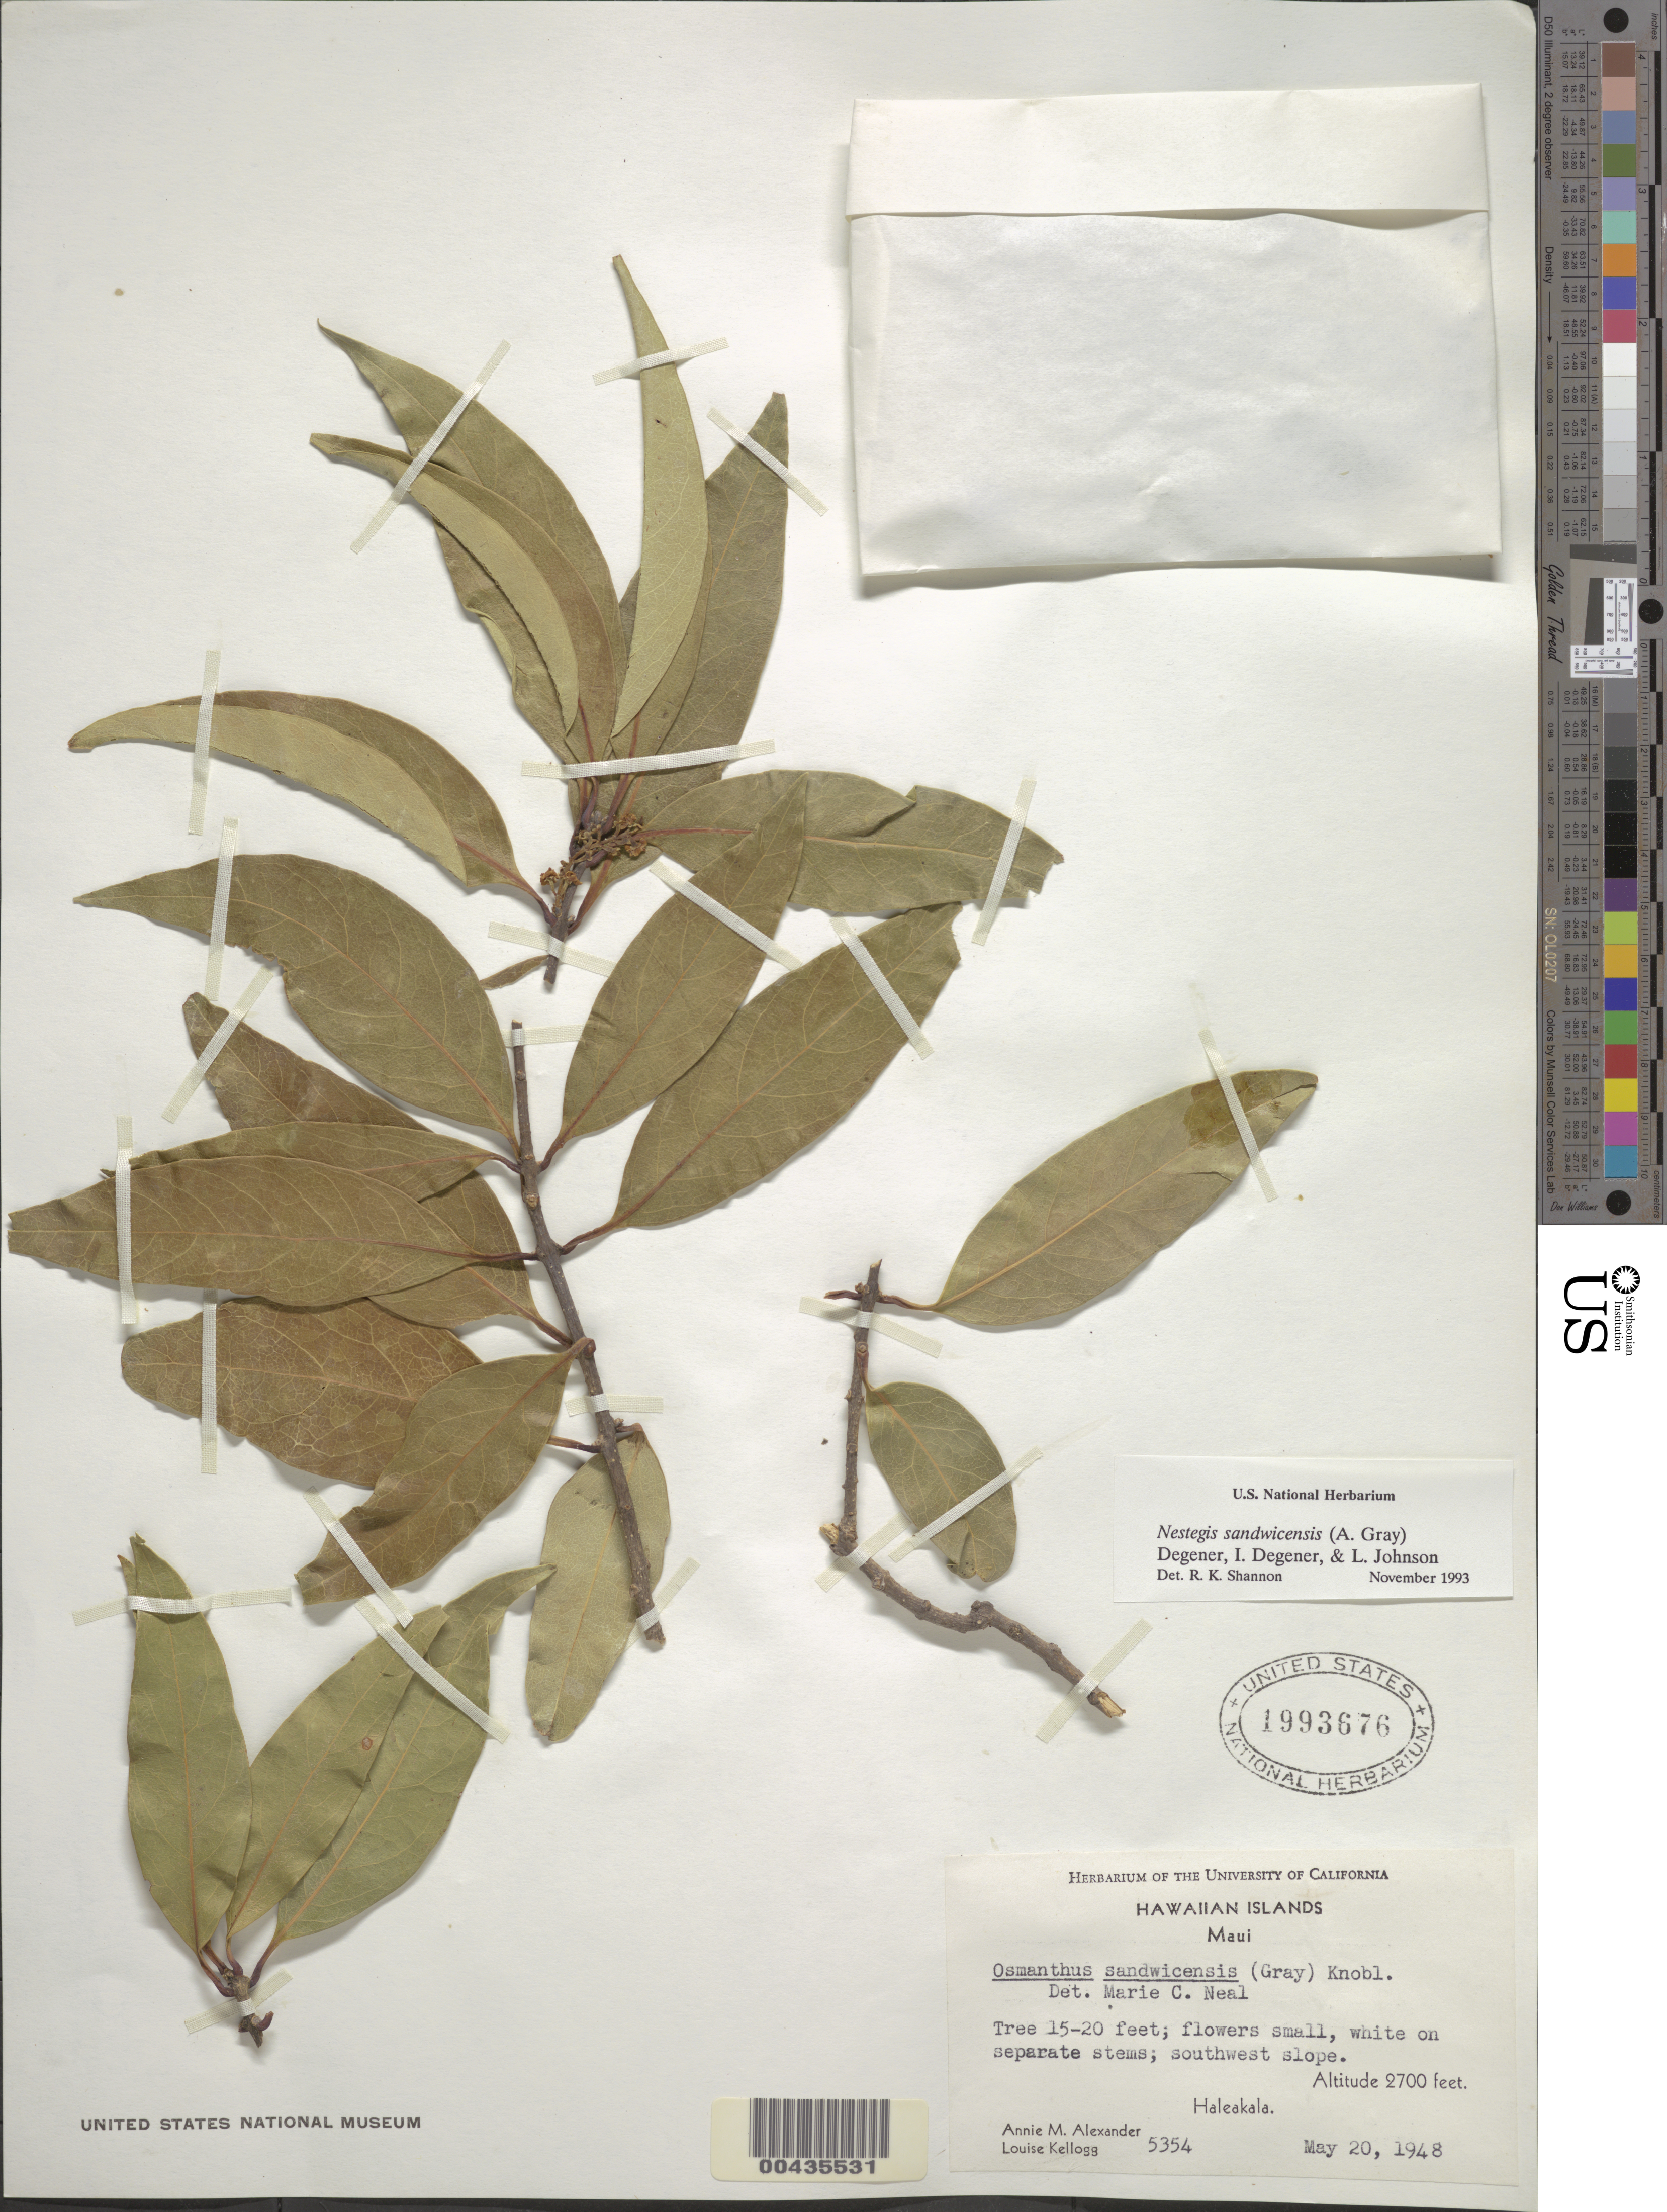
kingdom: Plantae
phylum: Tracheophyta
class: Magnoliopsida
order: Lamiales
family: Oleaceae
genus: Notelaea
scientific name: Notelaea sandwicensis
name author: (A. Gray) Hong-Wa & Besnard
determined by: Wagner, W. L., (BOT), Smithsonian Institution - National Museum of Natural History (UNITED STATES)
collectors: A. M. Alexander & L. Kellogg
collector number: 5354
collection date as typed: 20 May 1948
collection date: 1948-05-20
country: United States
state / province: Hawaii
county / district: Maui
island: Maui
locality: Haleakala, Maui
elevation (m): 823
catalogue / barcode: US 1993676